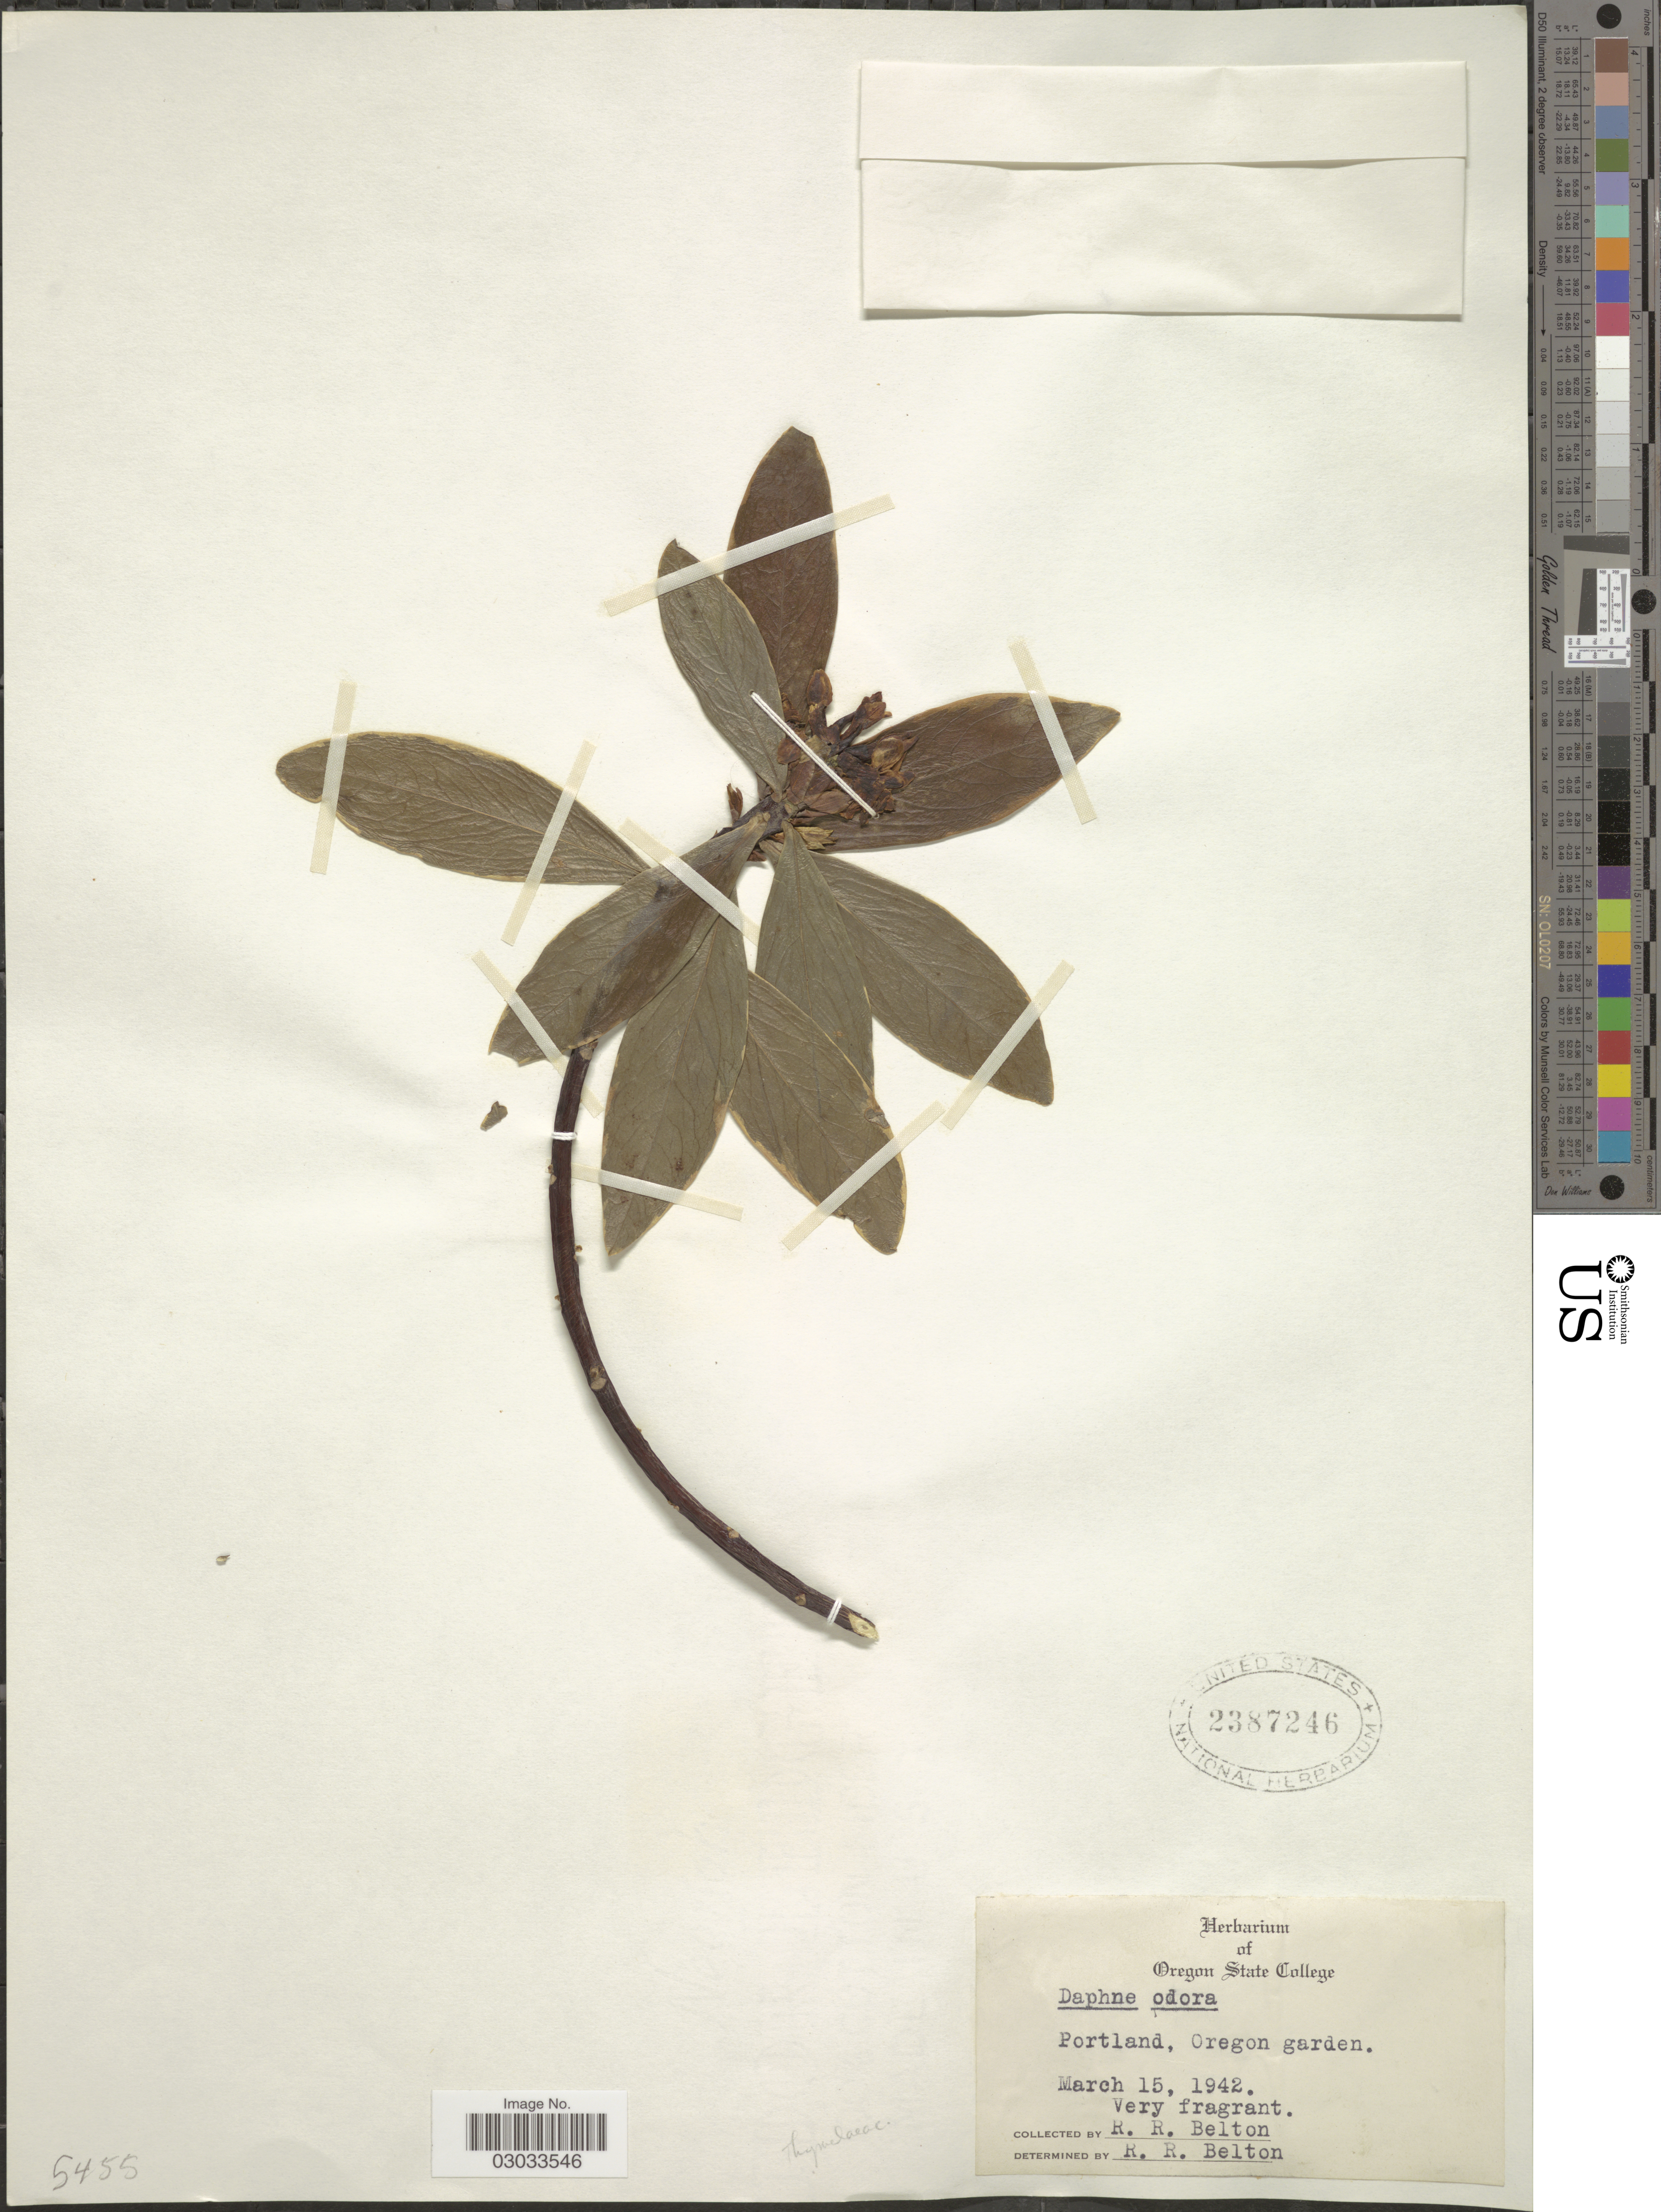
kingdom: Plantae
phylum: Tracheophyta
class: Magnoliopsida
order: Malvales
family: Thymelaeaceae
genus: Daphne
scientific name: Daphne odora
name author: Thunb.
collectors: R. Belton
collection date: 1942-03-15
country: United States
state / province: Oregon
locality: Portland.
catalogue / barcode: US 2387246